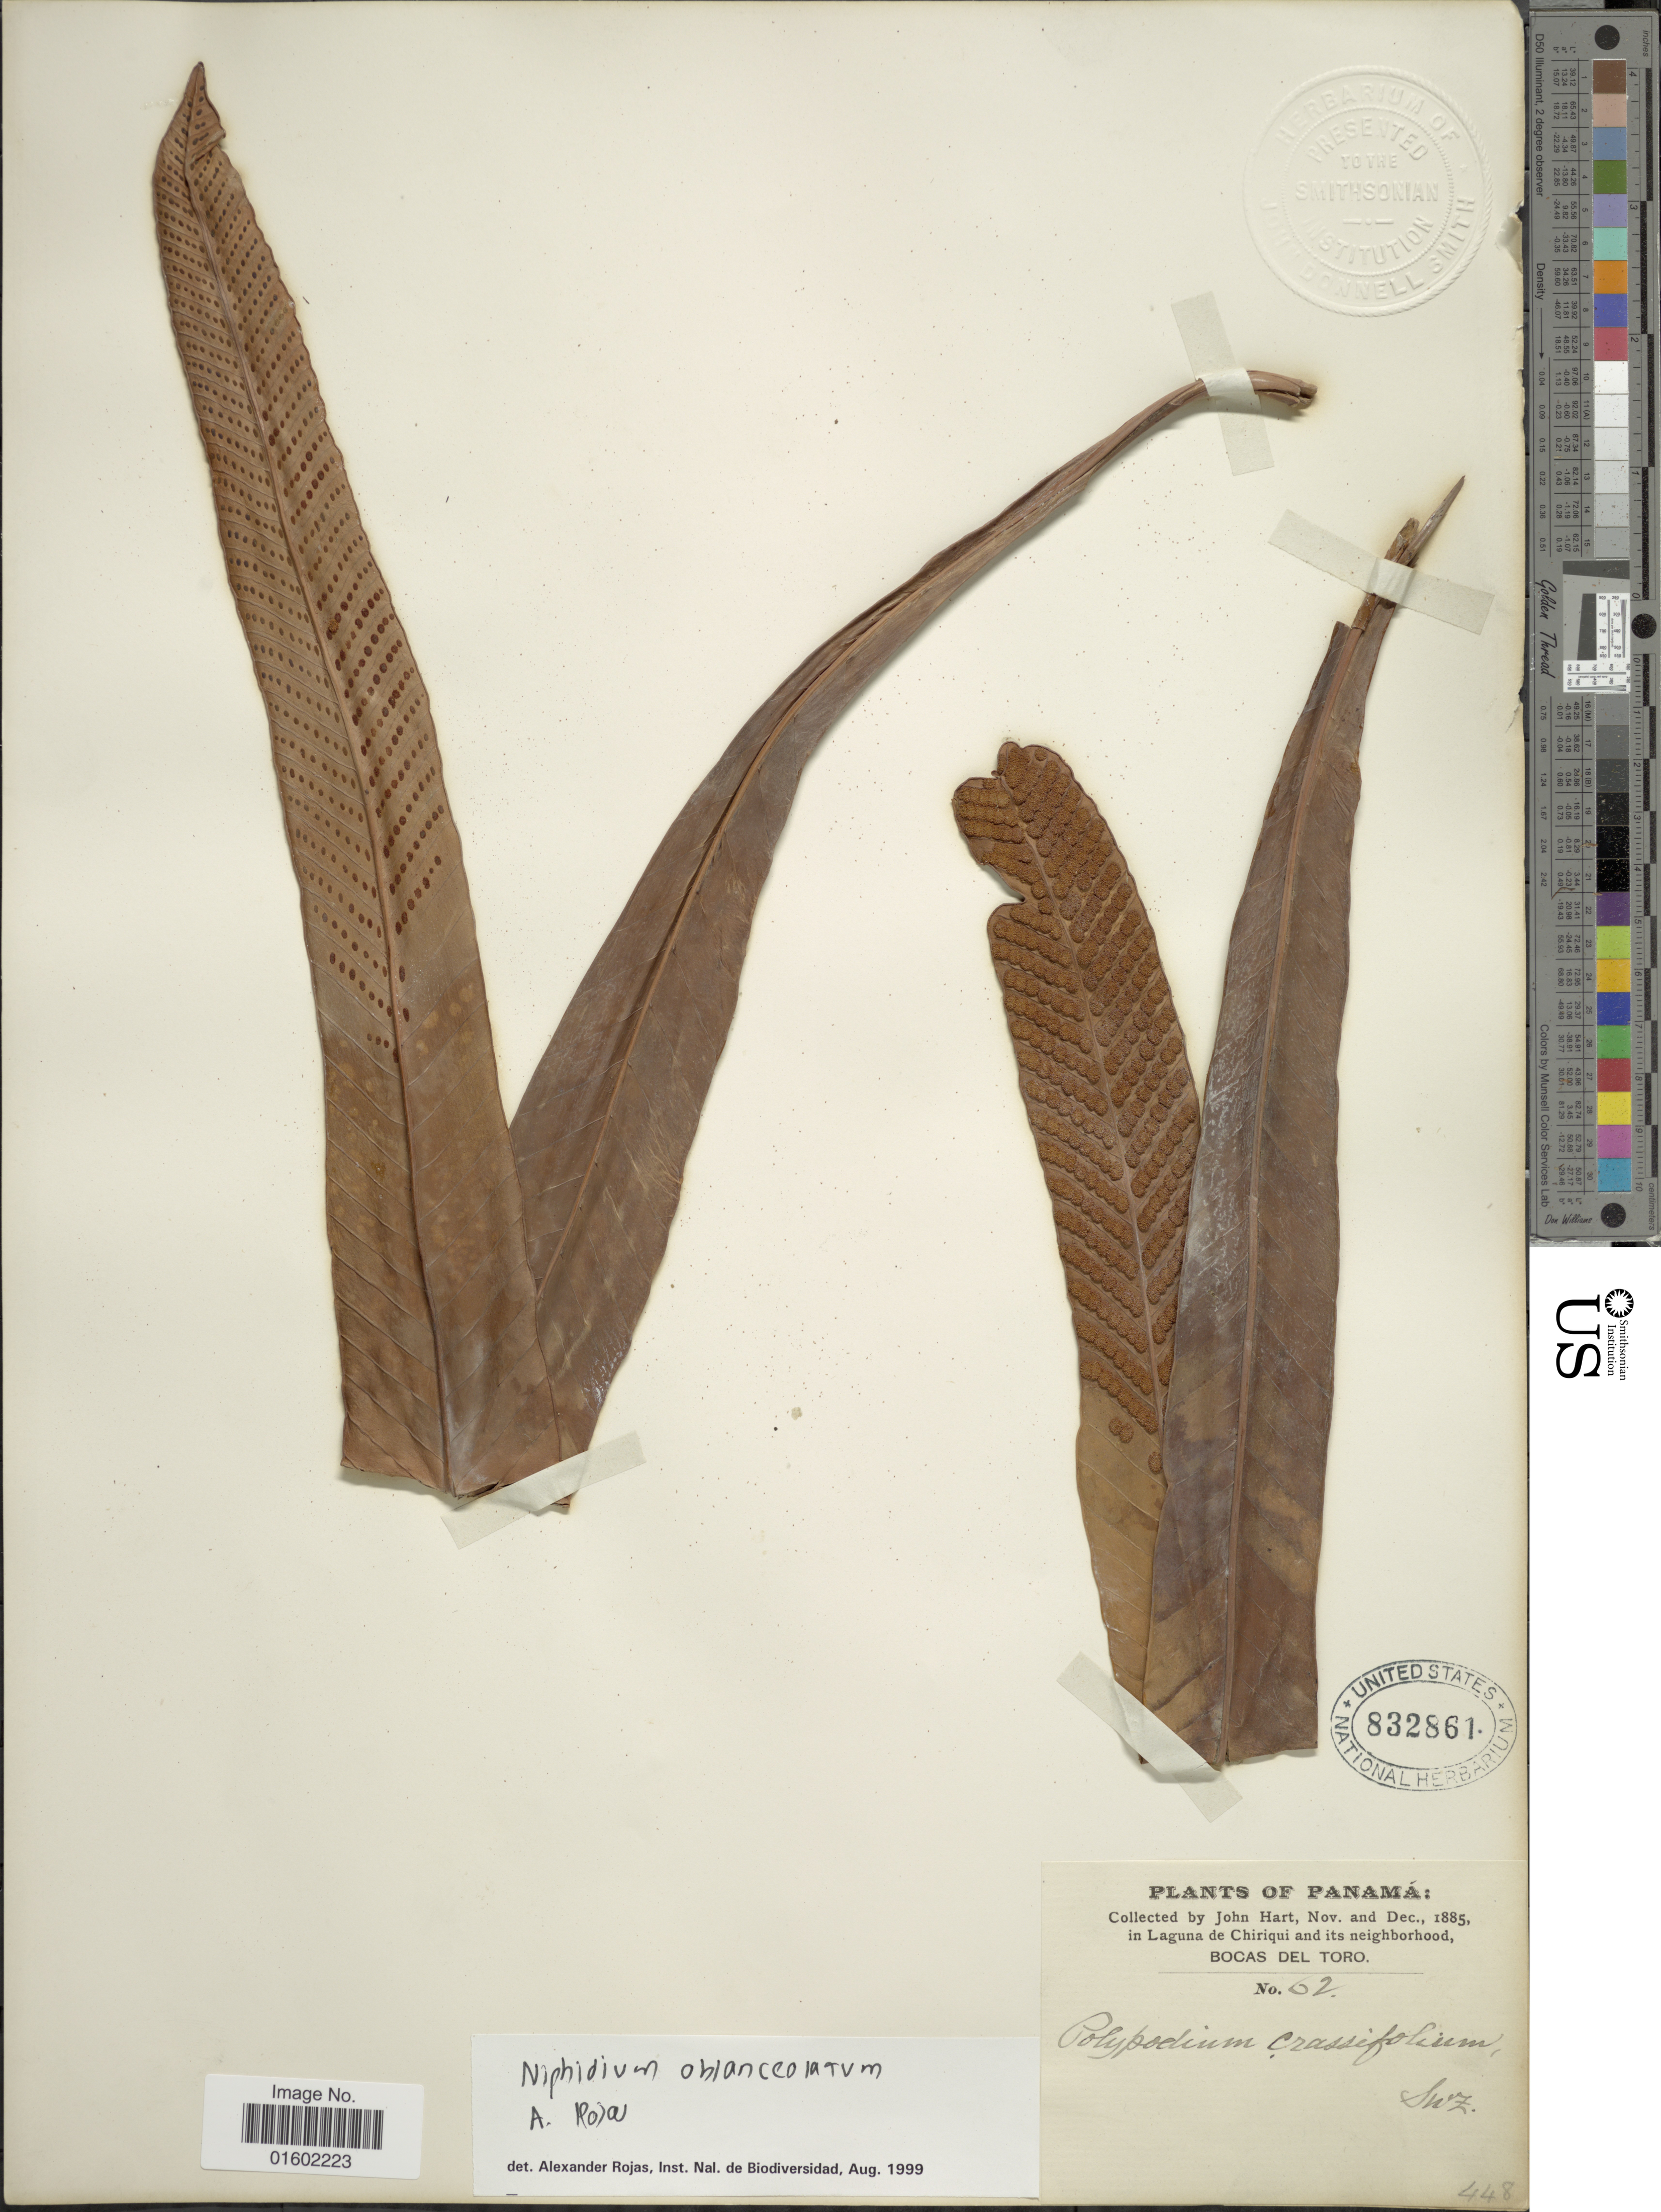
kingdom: Plantae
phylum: Tracheophyta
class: Polypodiopsida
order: Polypodiales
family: Polypodiaceae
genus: Niphidium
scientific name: Niphidium crassifolium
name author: (L.) Lellinger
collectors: J. H. Hart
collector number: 62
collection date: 1885-12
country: Panama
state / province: Bocas del Toro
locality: In Laguna, Chiriqui and its neighborhood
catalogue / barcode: US 832861